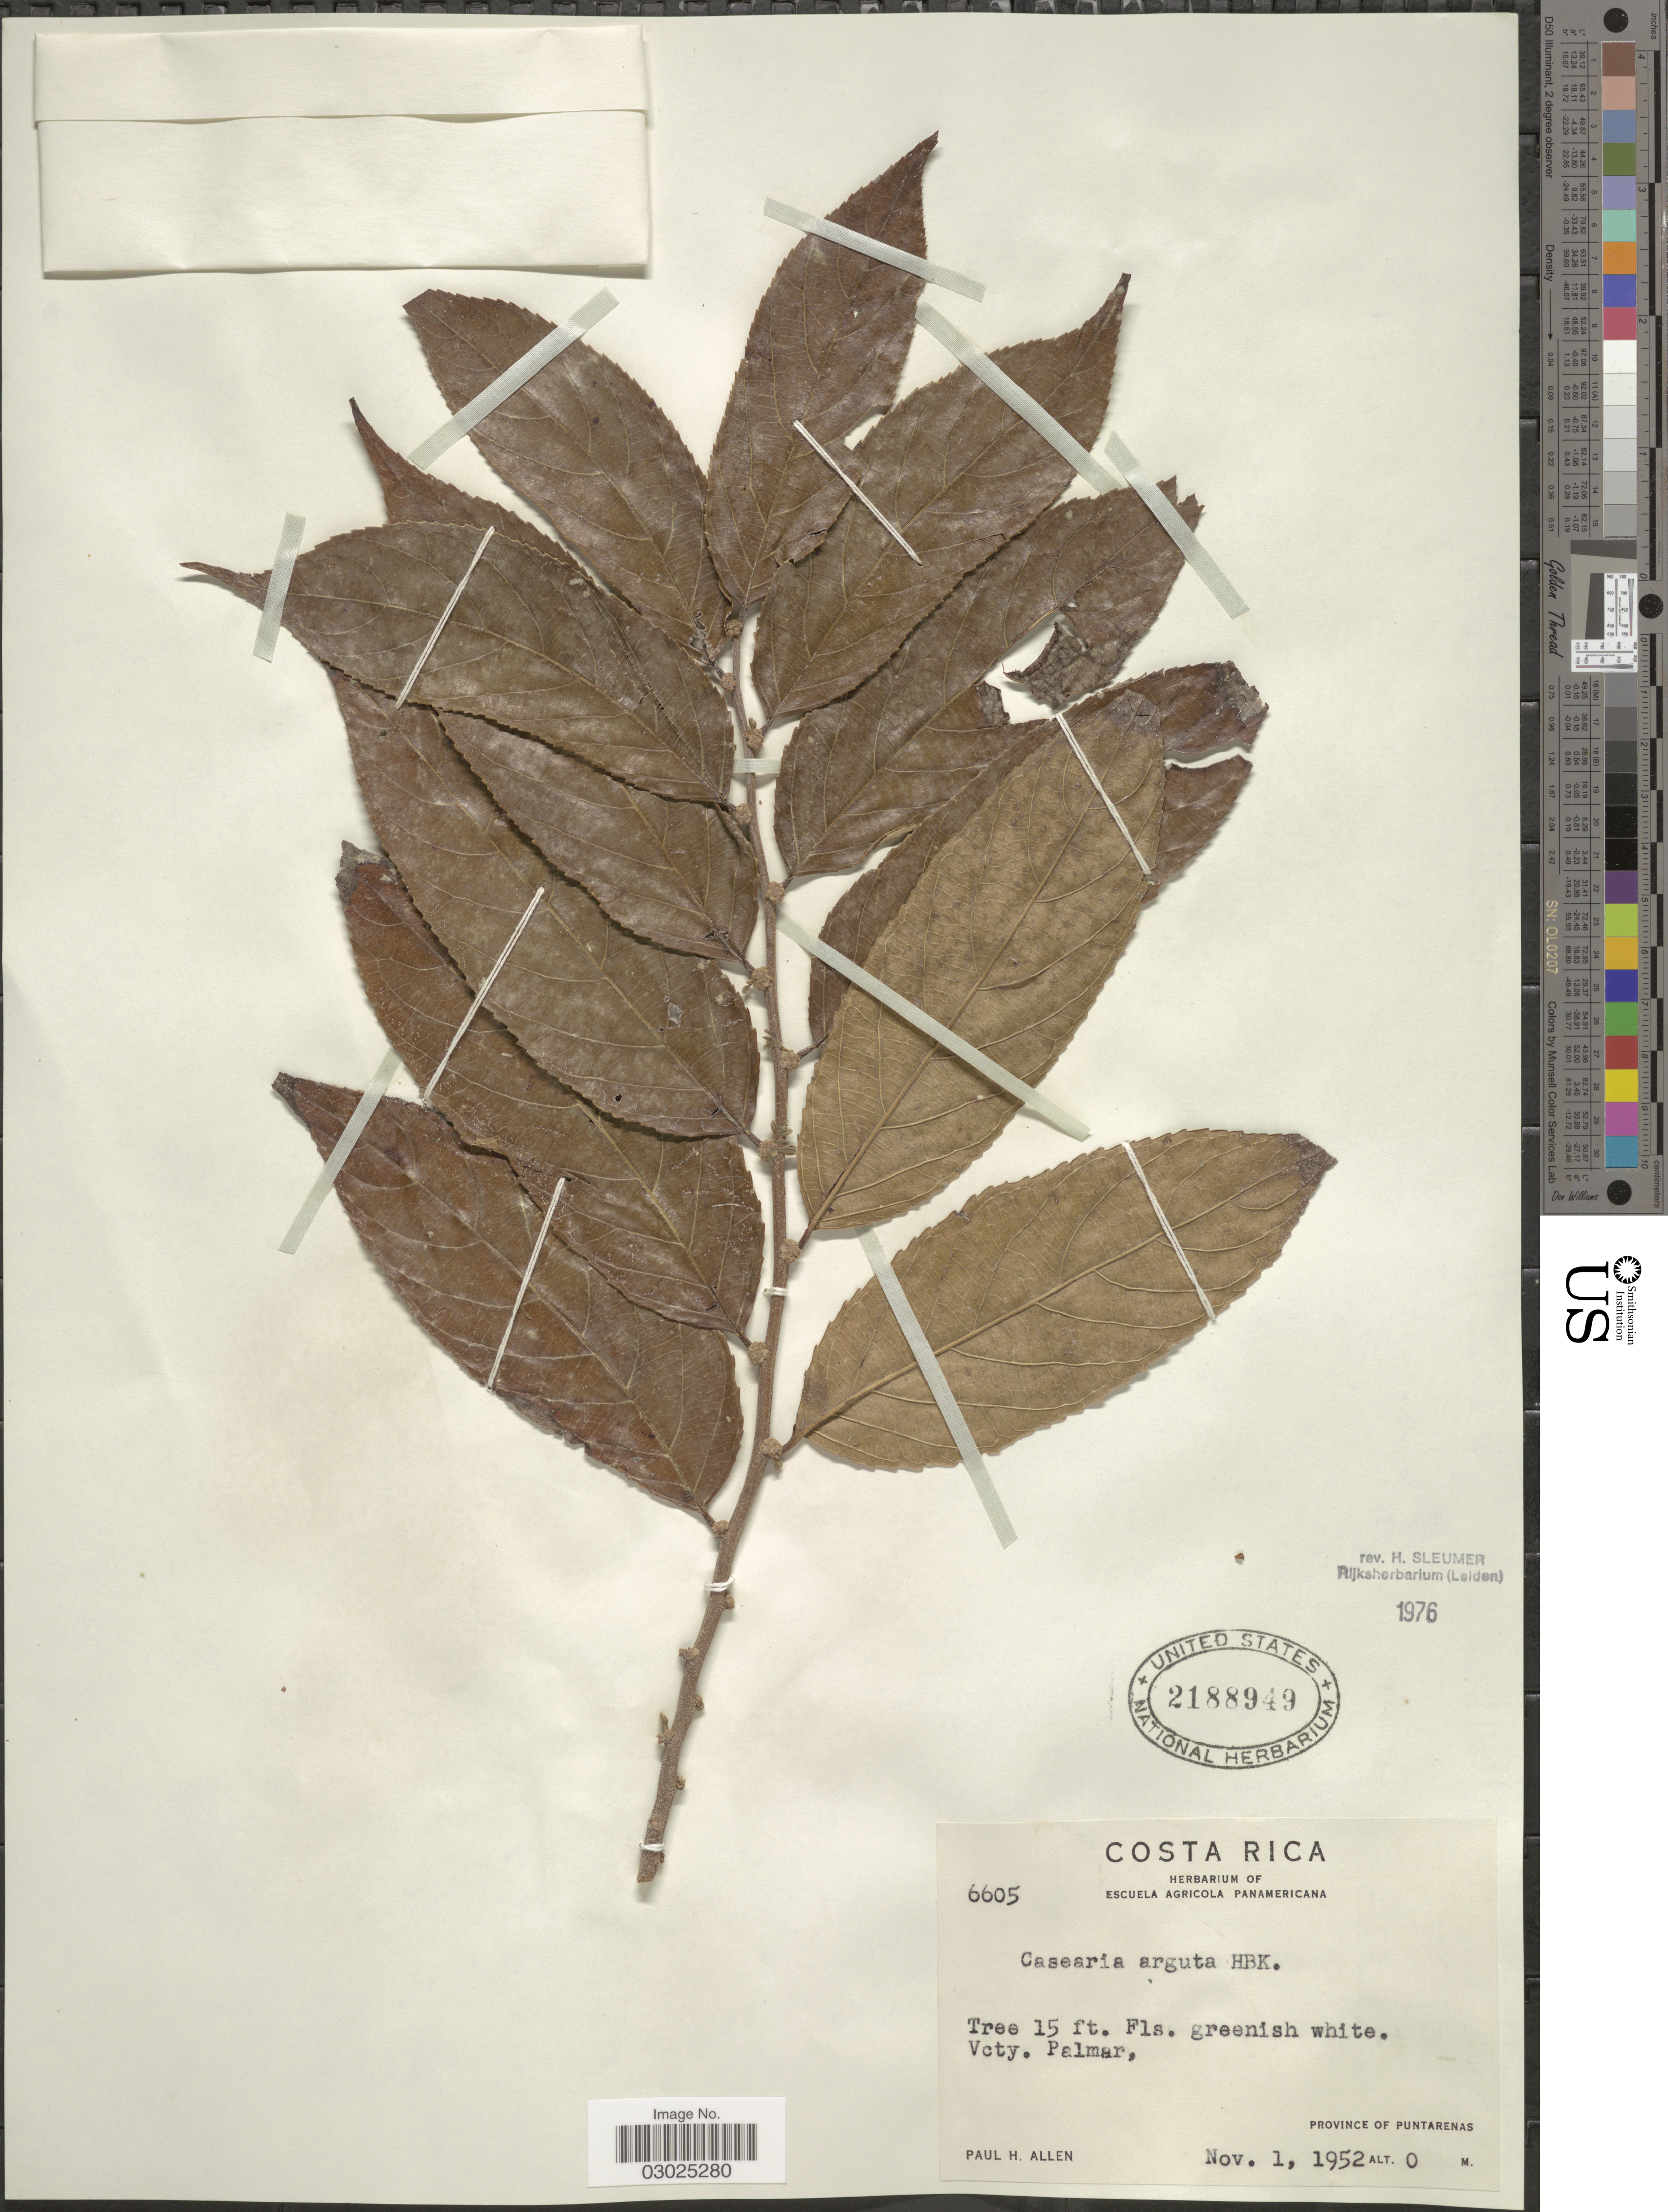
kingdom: Plantae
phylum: Tracheophyta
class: Magnoliopsida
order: Malpighiales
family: Salicaceae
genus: Casearia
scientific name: Casearia arguta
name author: Kunth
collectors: P. H. Allen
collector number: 6605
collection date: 1952-11-01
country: Costa Rica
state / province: Puntarenas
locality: Vcty. Palmar.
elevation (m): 0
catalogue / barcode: US 2188949